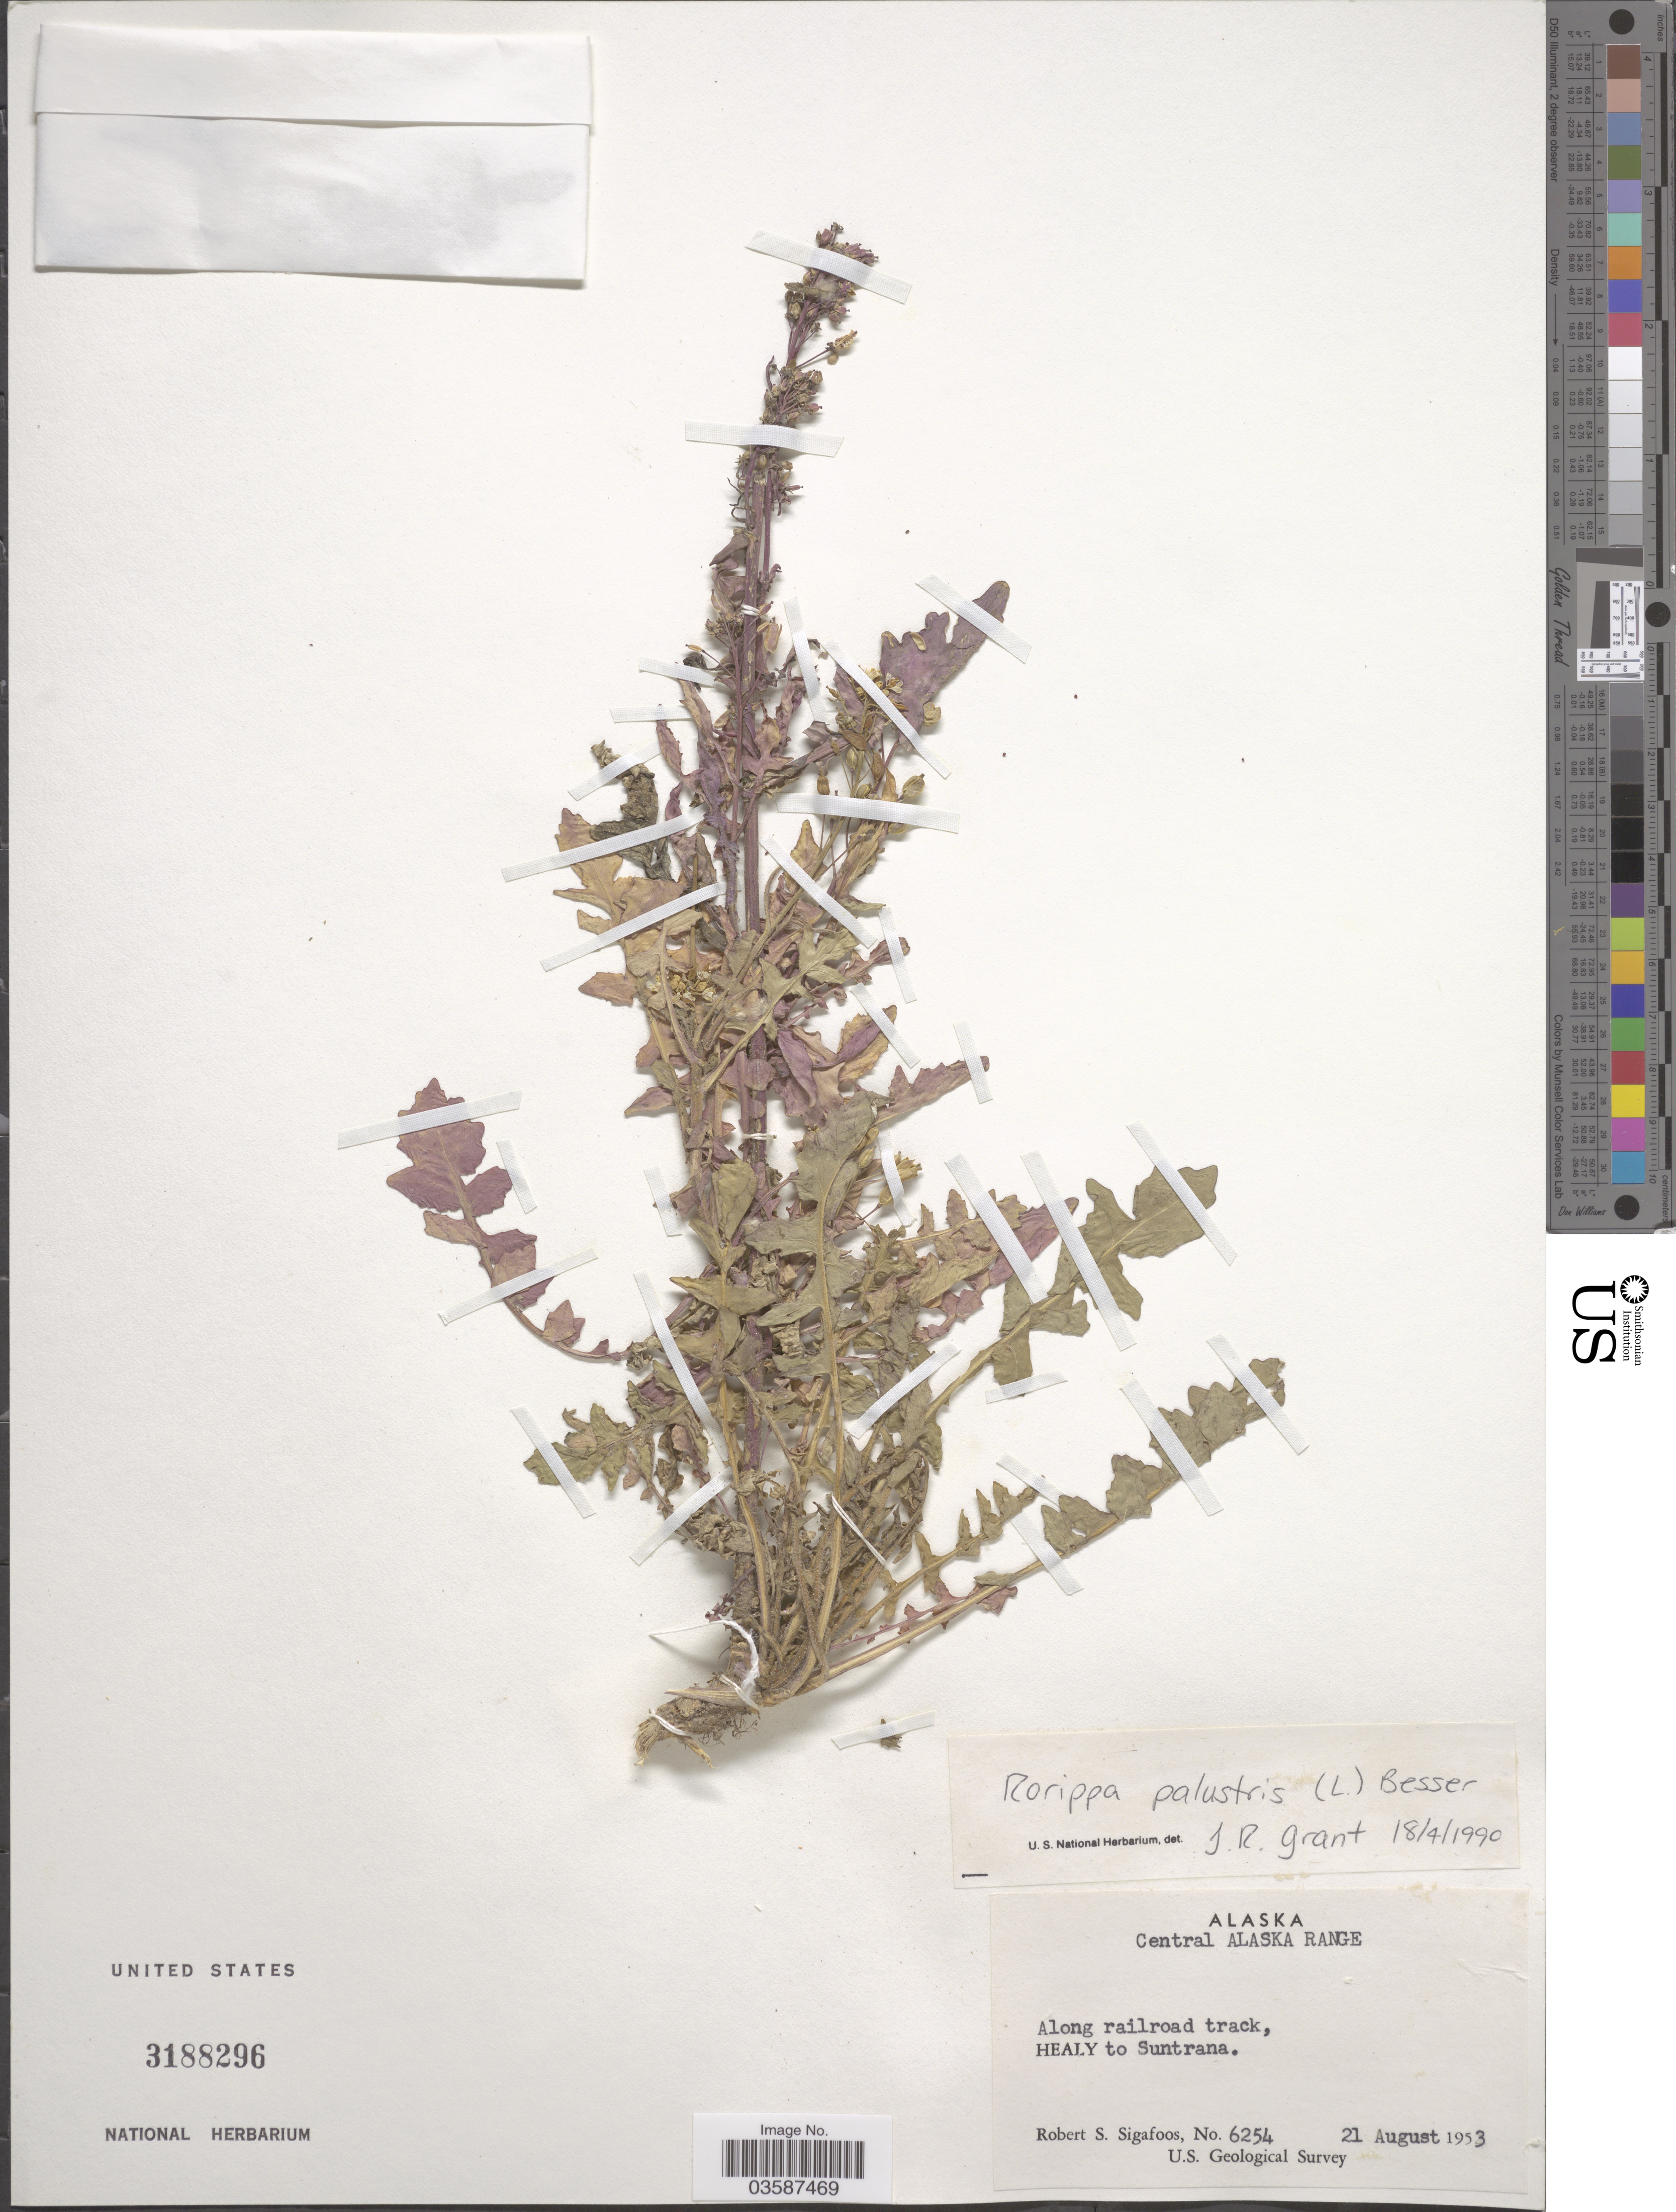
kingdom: Plantae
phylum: Tracheophyta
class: Magnoliopsida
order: Brassicales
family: Brassicaceae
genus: Rorippa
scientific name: Rorippa palustris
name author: (L.) Besser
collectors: R. Sigafoos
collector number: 6254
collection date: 1953-08-21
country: United States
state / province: Alaska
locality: Central Alaska Range. Along railroad track, Healy to Suntrana.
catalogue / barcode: US 3188296